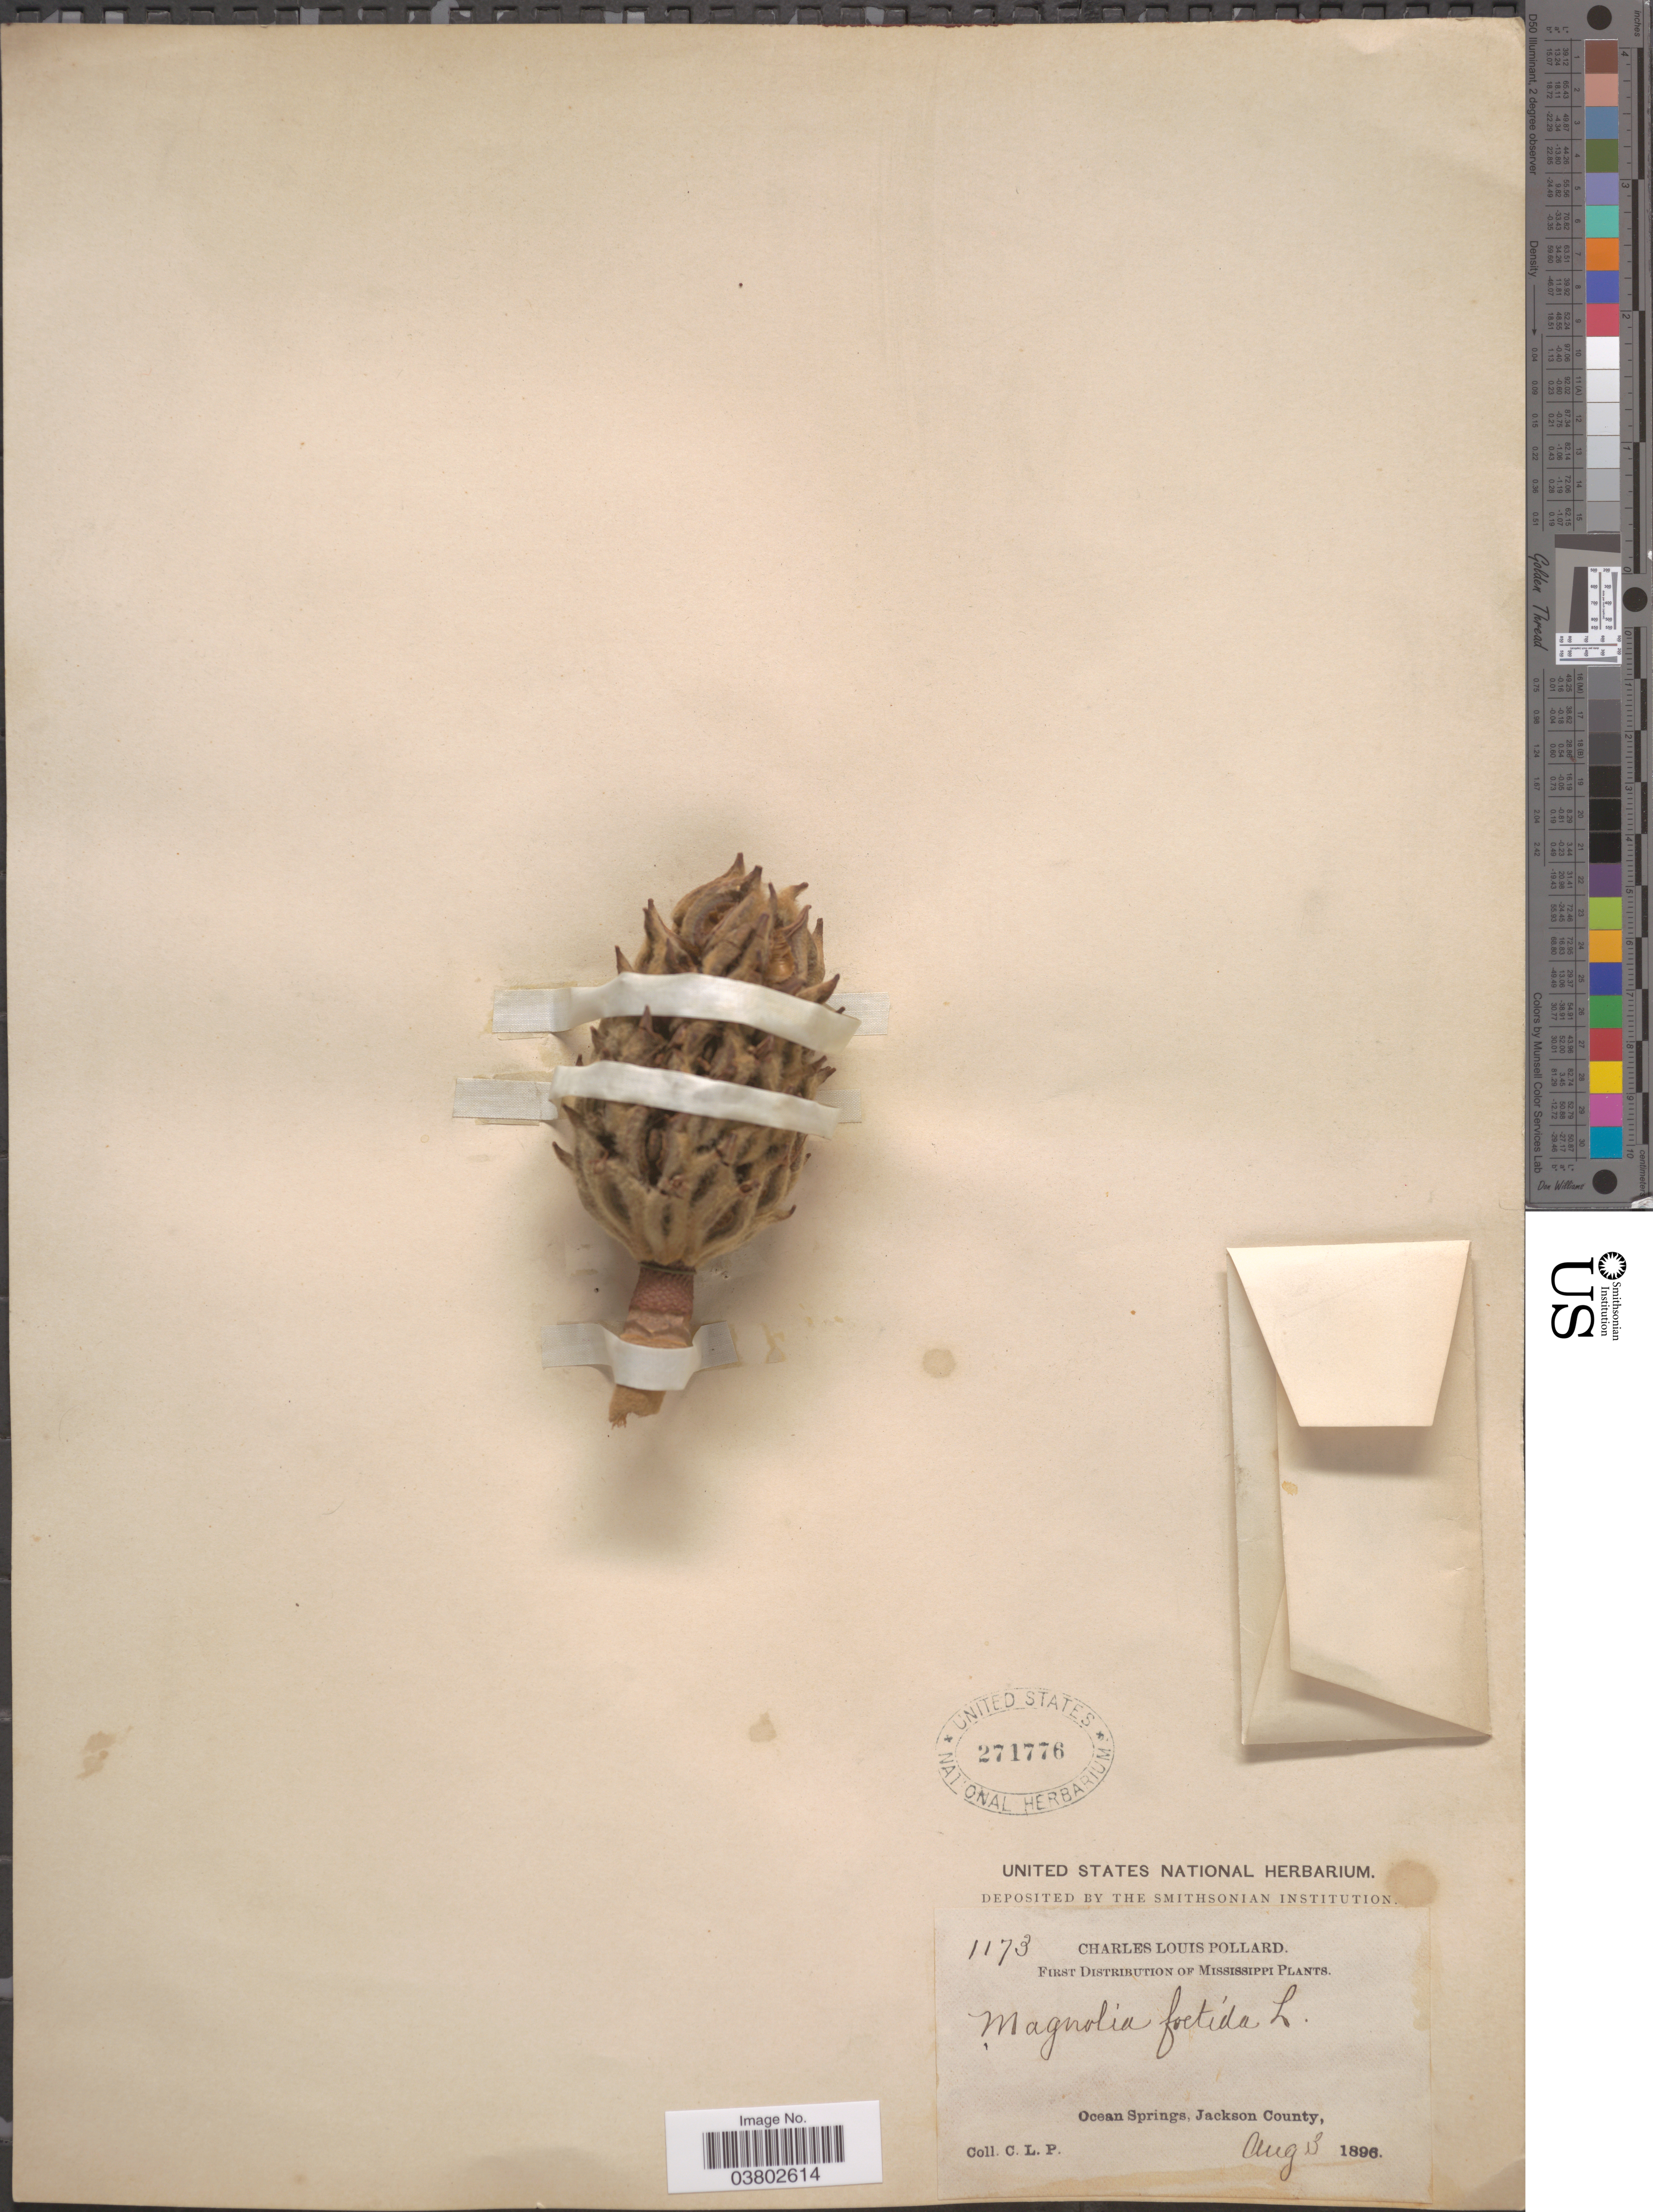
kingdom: Plantae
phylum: Tracheophyta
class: Magnoliopsida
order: Magnoliales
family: Magnoliaceae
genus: Magnolia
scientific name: Magnolia grandiflora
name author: L.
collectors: C. L. Pollard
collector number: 1173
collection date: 1896-08-03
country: United States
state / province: Mississippi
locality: Ocean Springs, Jackson County.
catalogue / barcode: US 271776